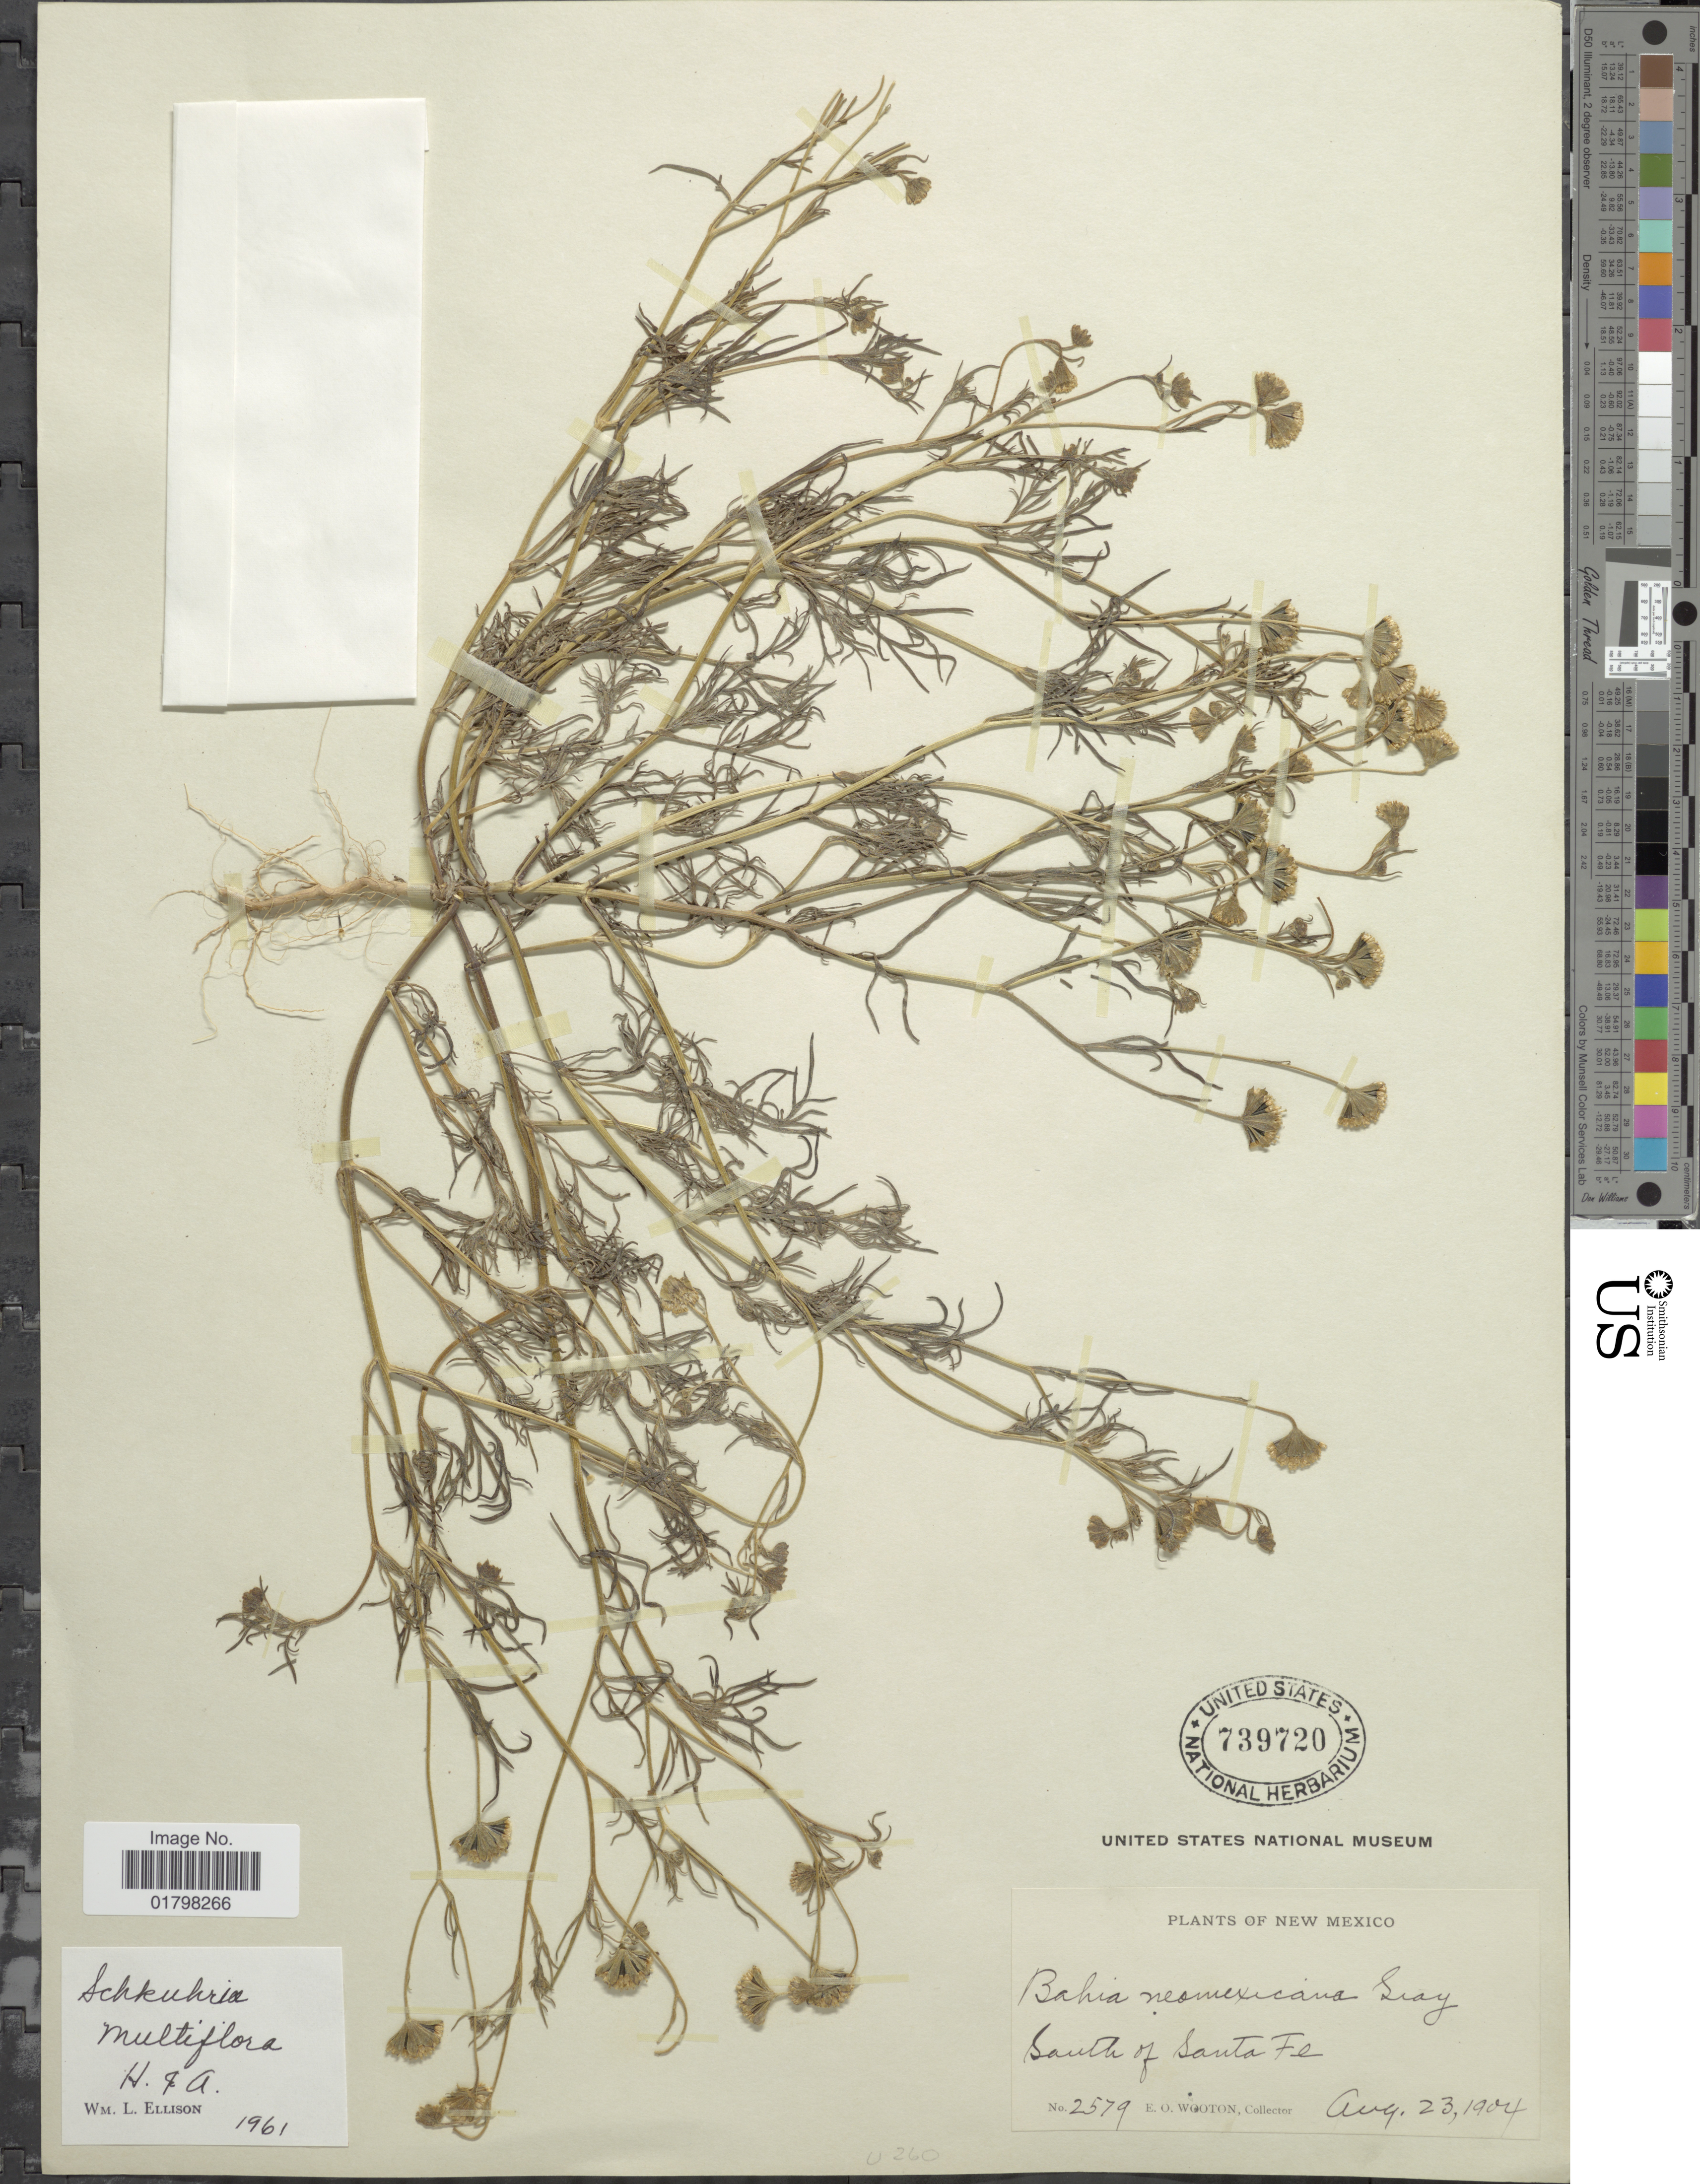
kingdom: Plantae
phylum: Tracheophyta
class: Magnoliopsida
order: Asterales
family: Asteraceae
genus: Schkuhria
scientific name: Schkuhria multiflora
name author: Hook. & Arn.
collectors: E. O. Wooton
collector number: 2579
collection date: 1904-08-23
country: United States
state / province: New Mexico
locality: South of Santa Fe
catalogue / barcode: US 739720